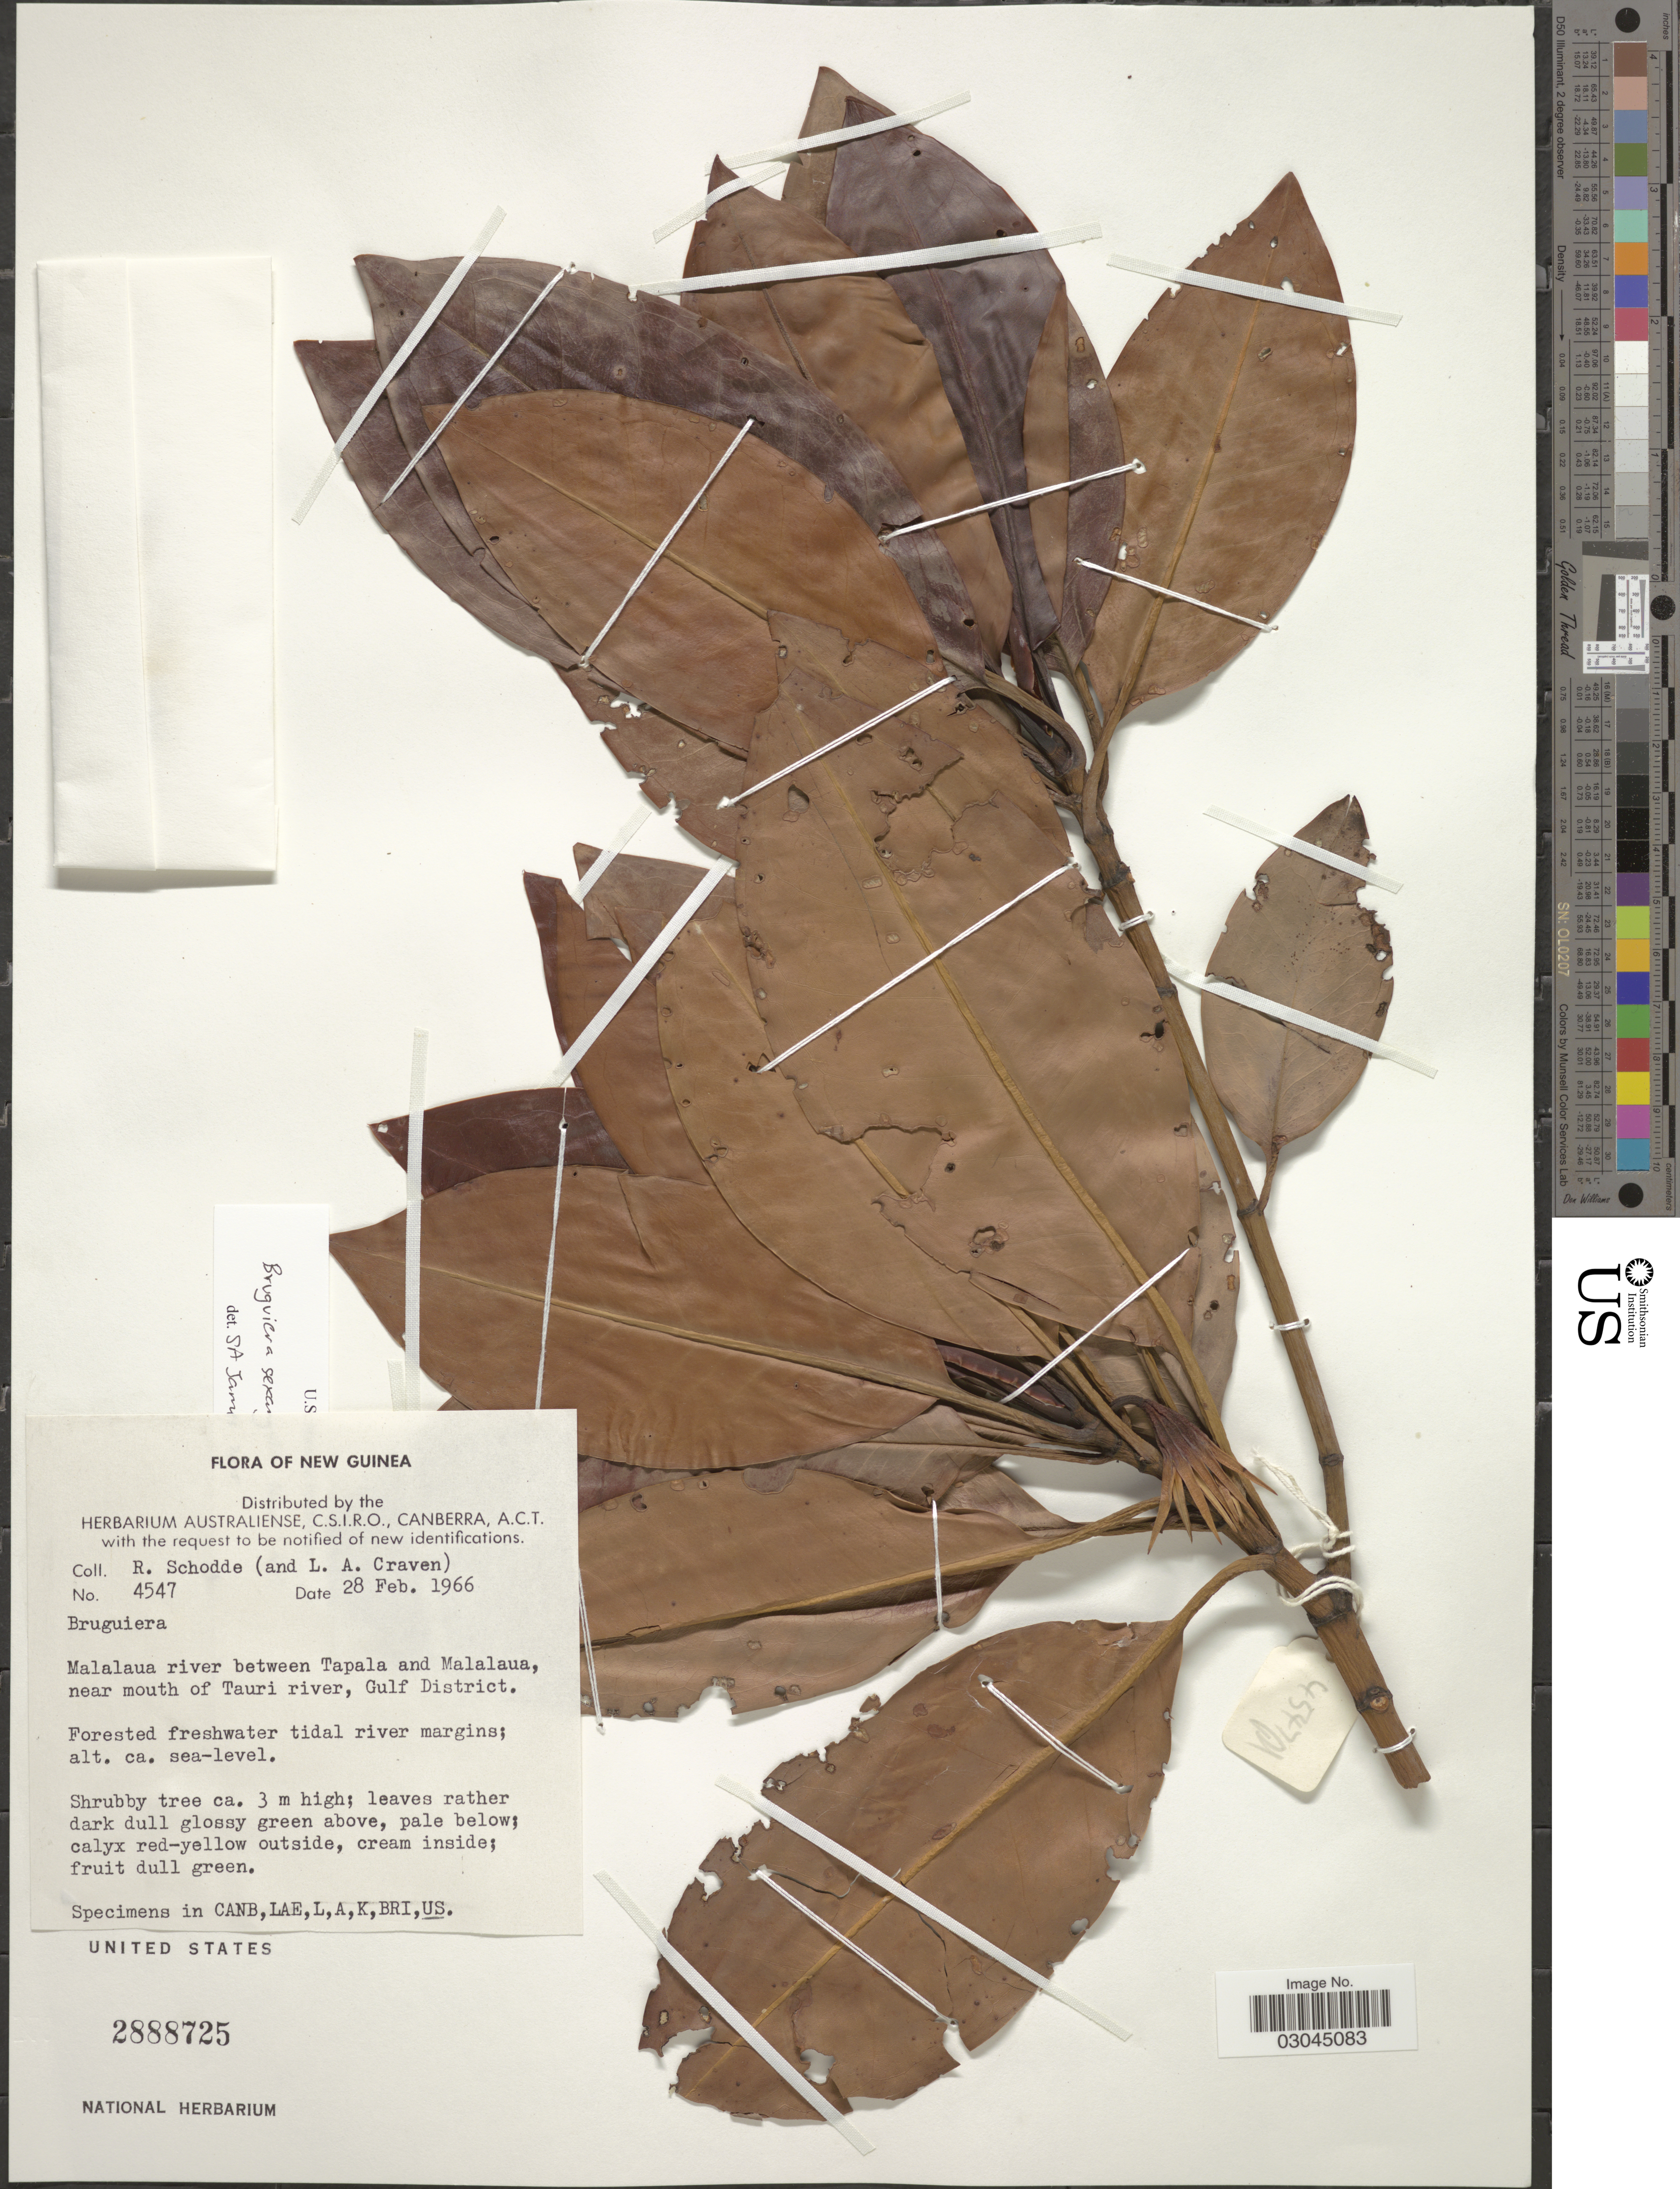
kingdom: Plantae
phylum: Tracheophyta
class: Magnoliopsida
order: Malpighiales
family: Rhizophoraceae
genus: Bruguiera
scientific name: Bruguiera sexangula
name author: (Lour.) Poir.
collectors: R. Schodde & L. A. Craven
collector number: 4547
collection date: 1966-02-28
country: Papua New Guinea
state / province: Gulf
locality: New Guinea, Malalaua river between Tapala and Malalaua, near mouth of Tauri river, Gulf District.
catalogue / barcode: US 2888725